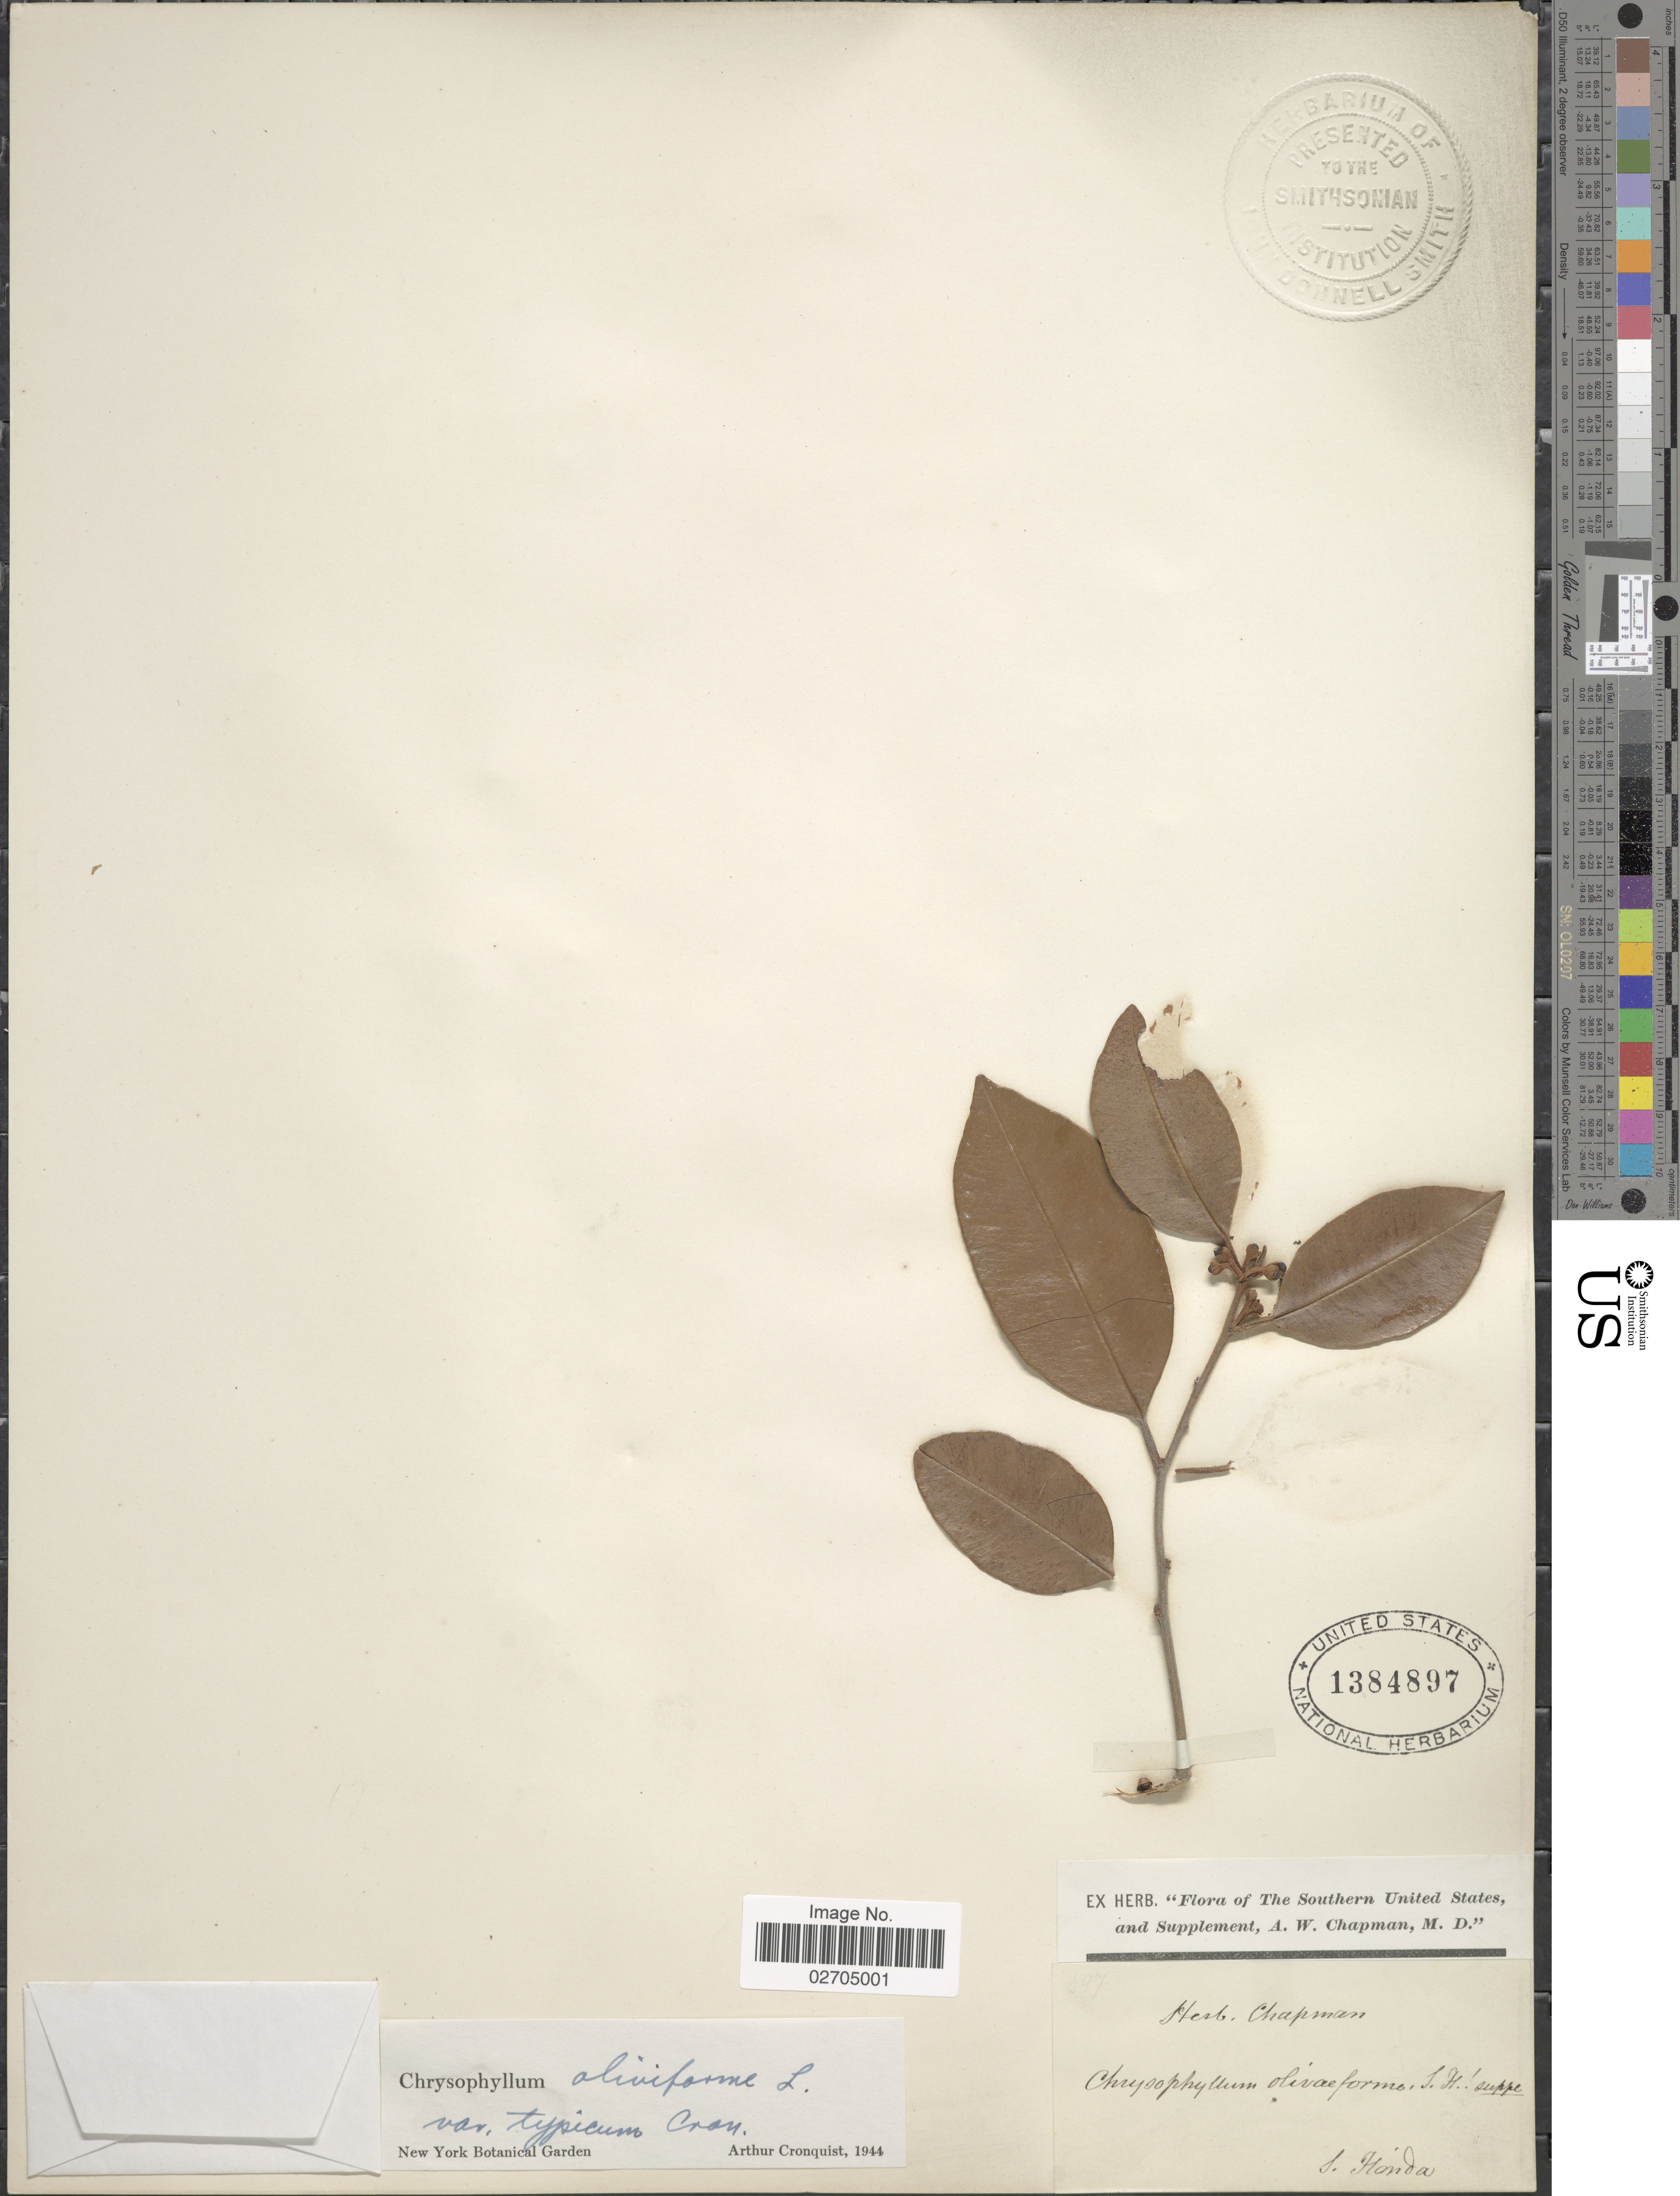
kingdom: Plantae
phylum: Tracheophyta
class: Magnoliopsida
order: Ericales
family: Sapotaceae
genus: Chrysophyllum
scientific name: Chrysophyllum oliviforme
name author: L.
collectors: ex herb. Chapman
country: United States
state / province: Florida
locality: Southern United States, S. Florida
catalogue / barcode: US 1384897